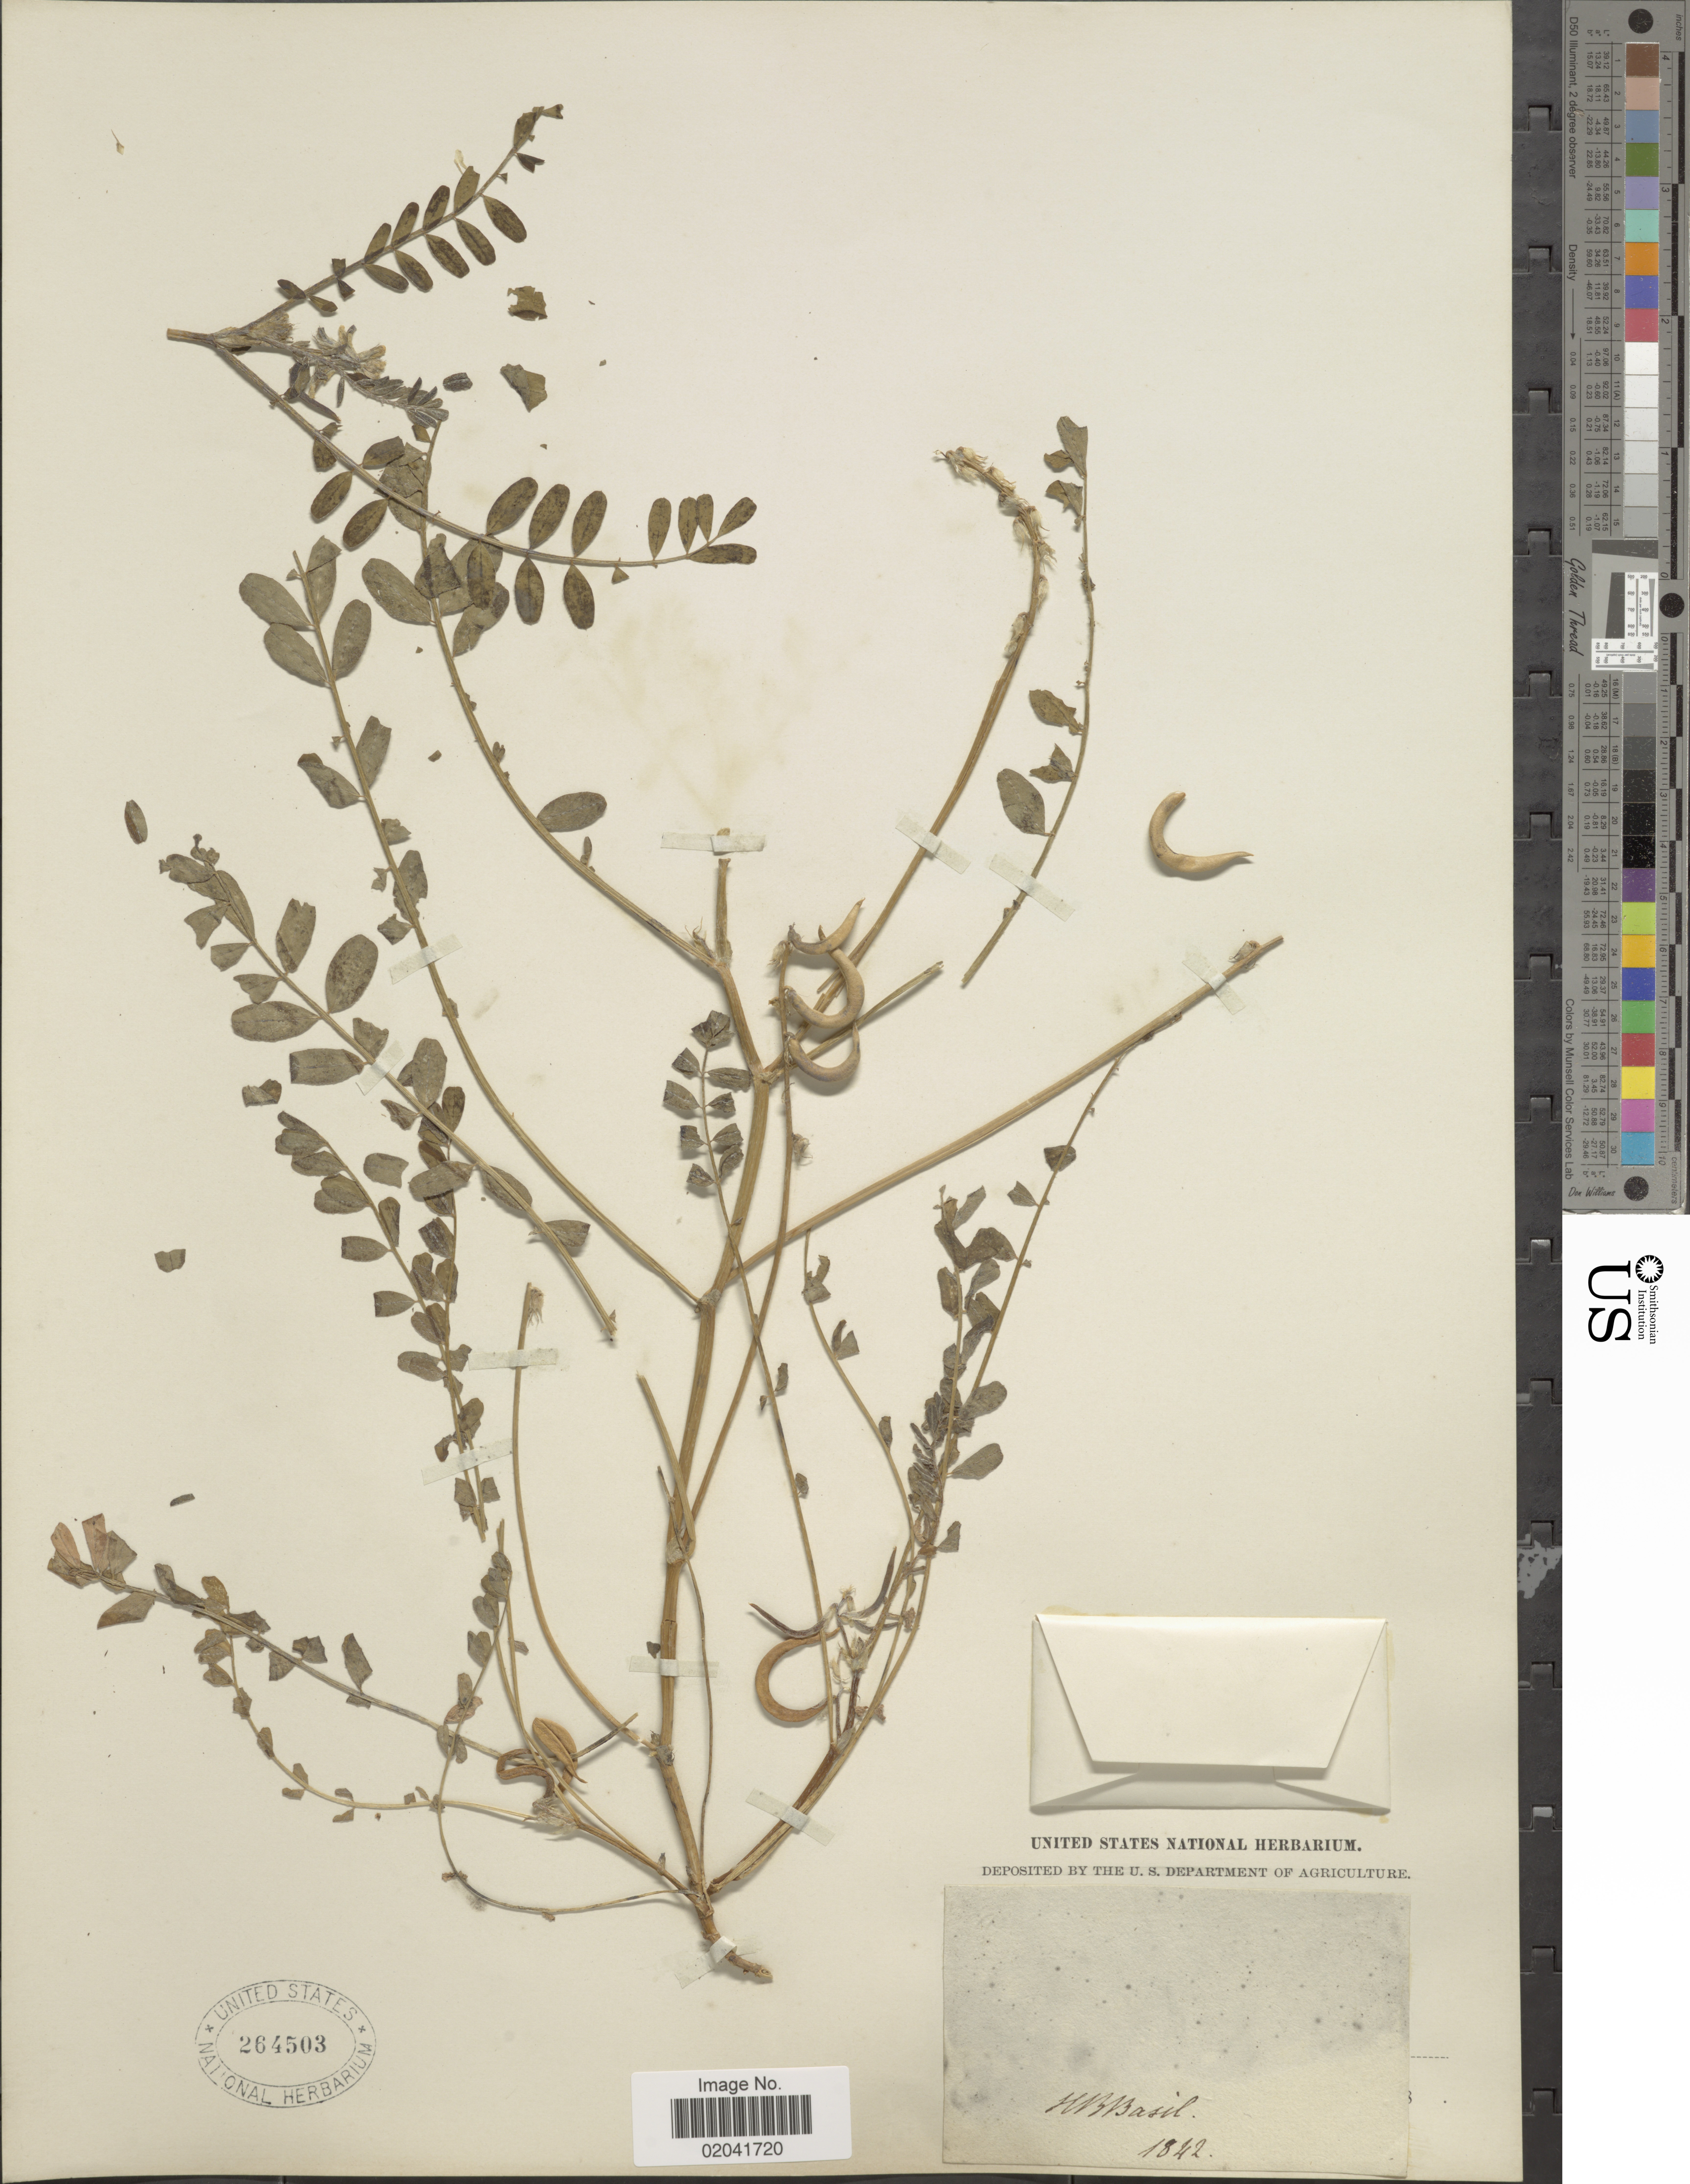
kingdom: Plantae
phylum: Tracheophyta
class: Magnoliopsida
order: Fabales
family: Fabaceae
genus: Ornithopus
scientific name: Ornithopus sp.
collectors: H. Basil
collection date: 1842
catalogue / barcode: US 264503